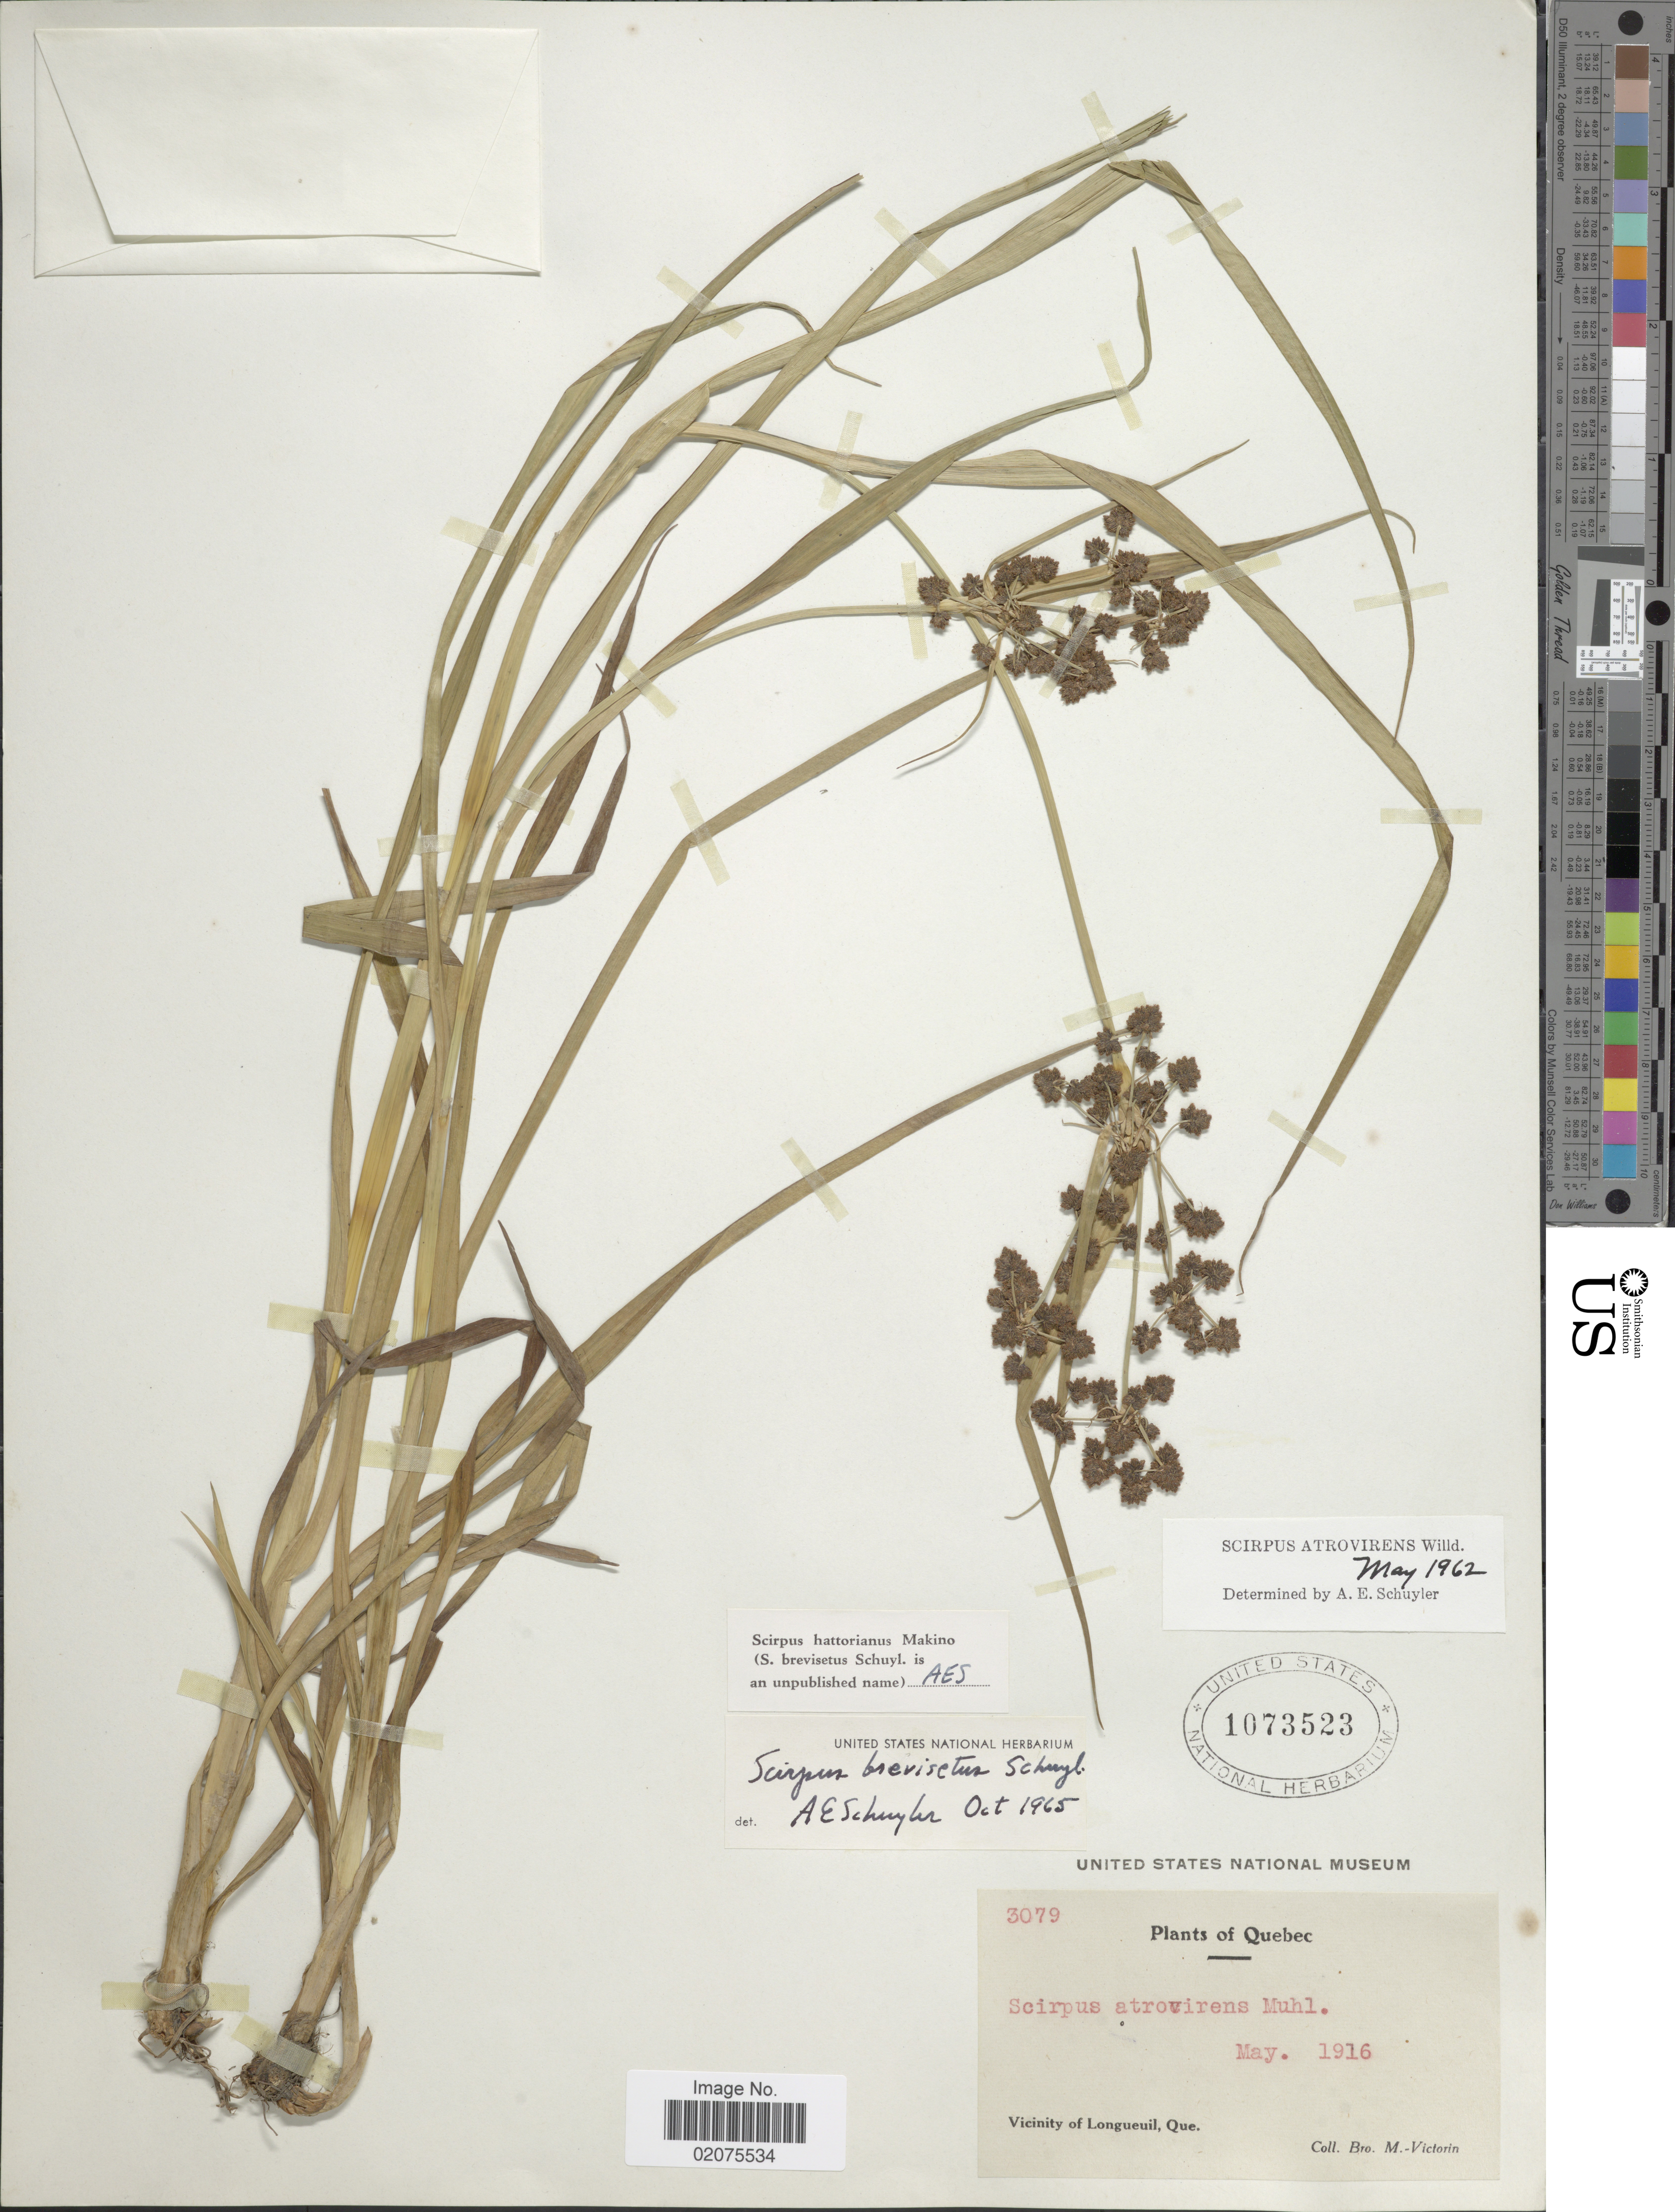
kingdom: Plantae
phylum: Tracheophyta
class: Liliopsida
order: Poales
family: Cyperaceae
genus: Scirpus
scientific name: Scirpus hattorianus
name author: Makino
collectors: Fr. Marie-Victorin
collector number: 3079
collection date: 1916-05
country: Canada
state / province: Quebec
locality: Vicinity of Longgueuil, Que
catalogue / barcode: US 1073523